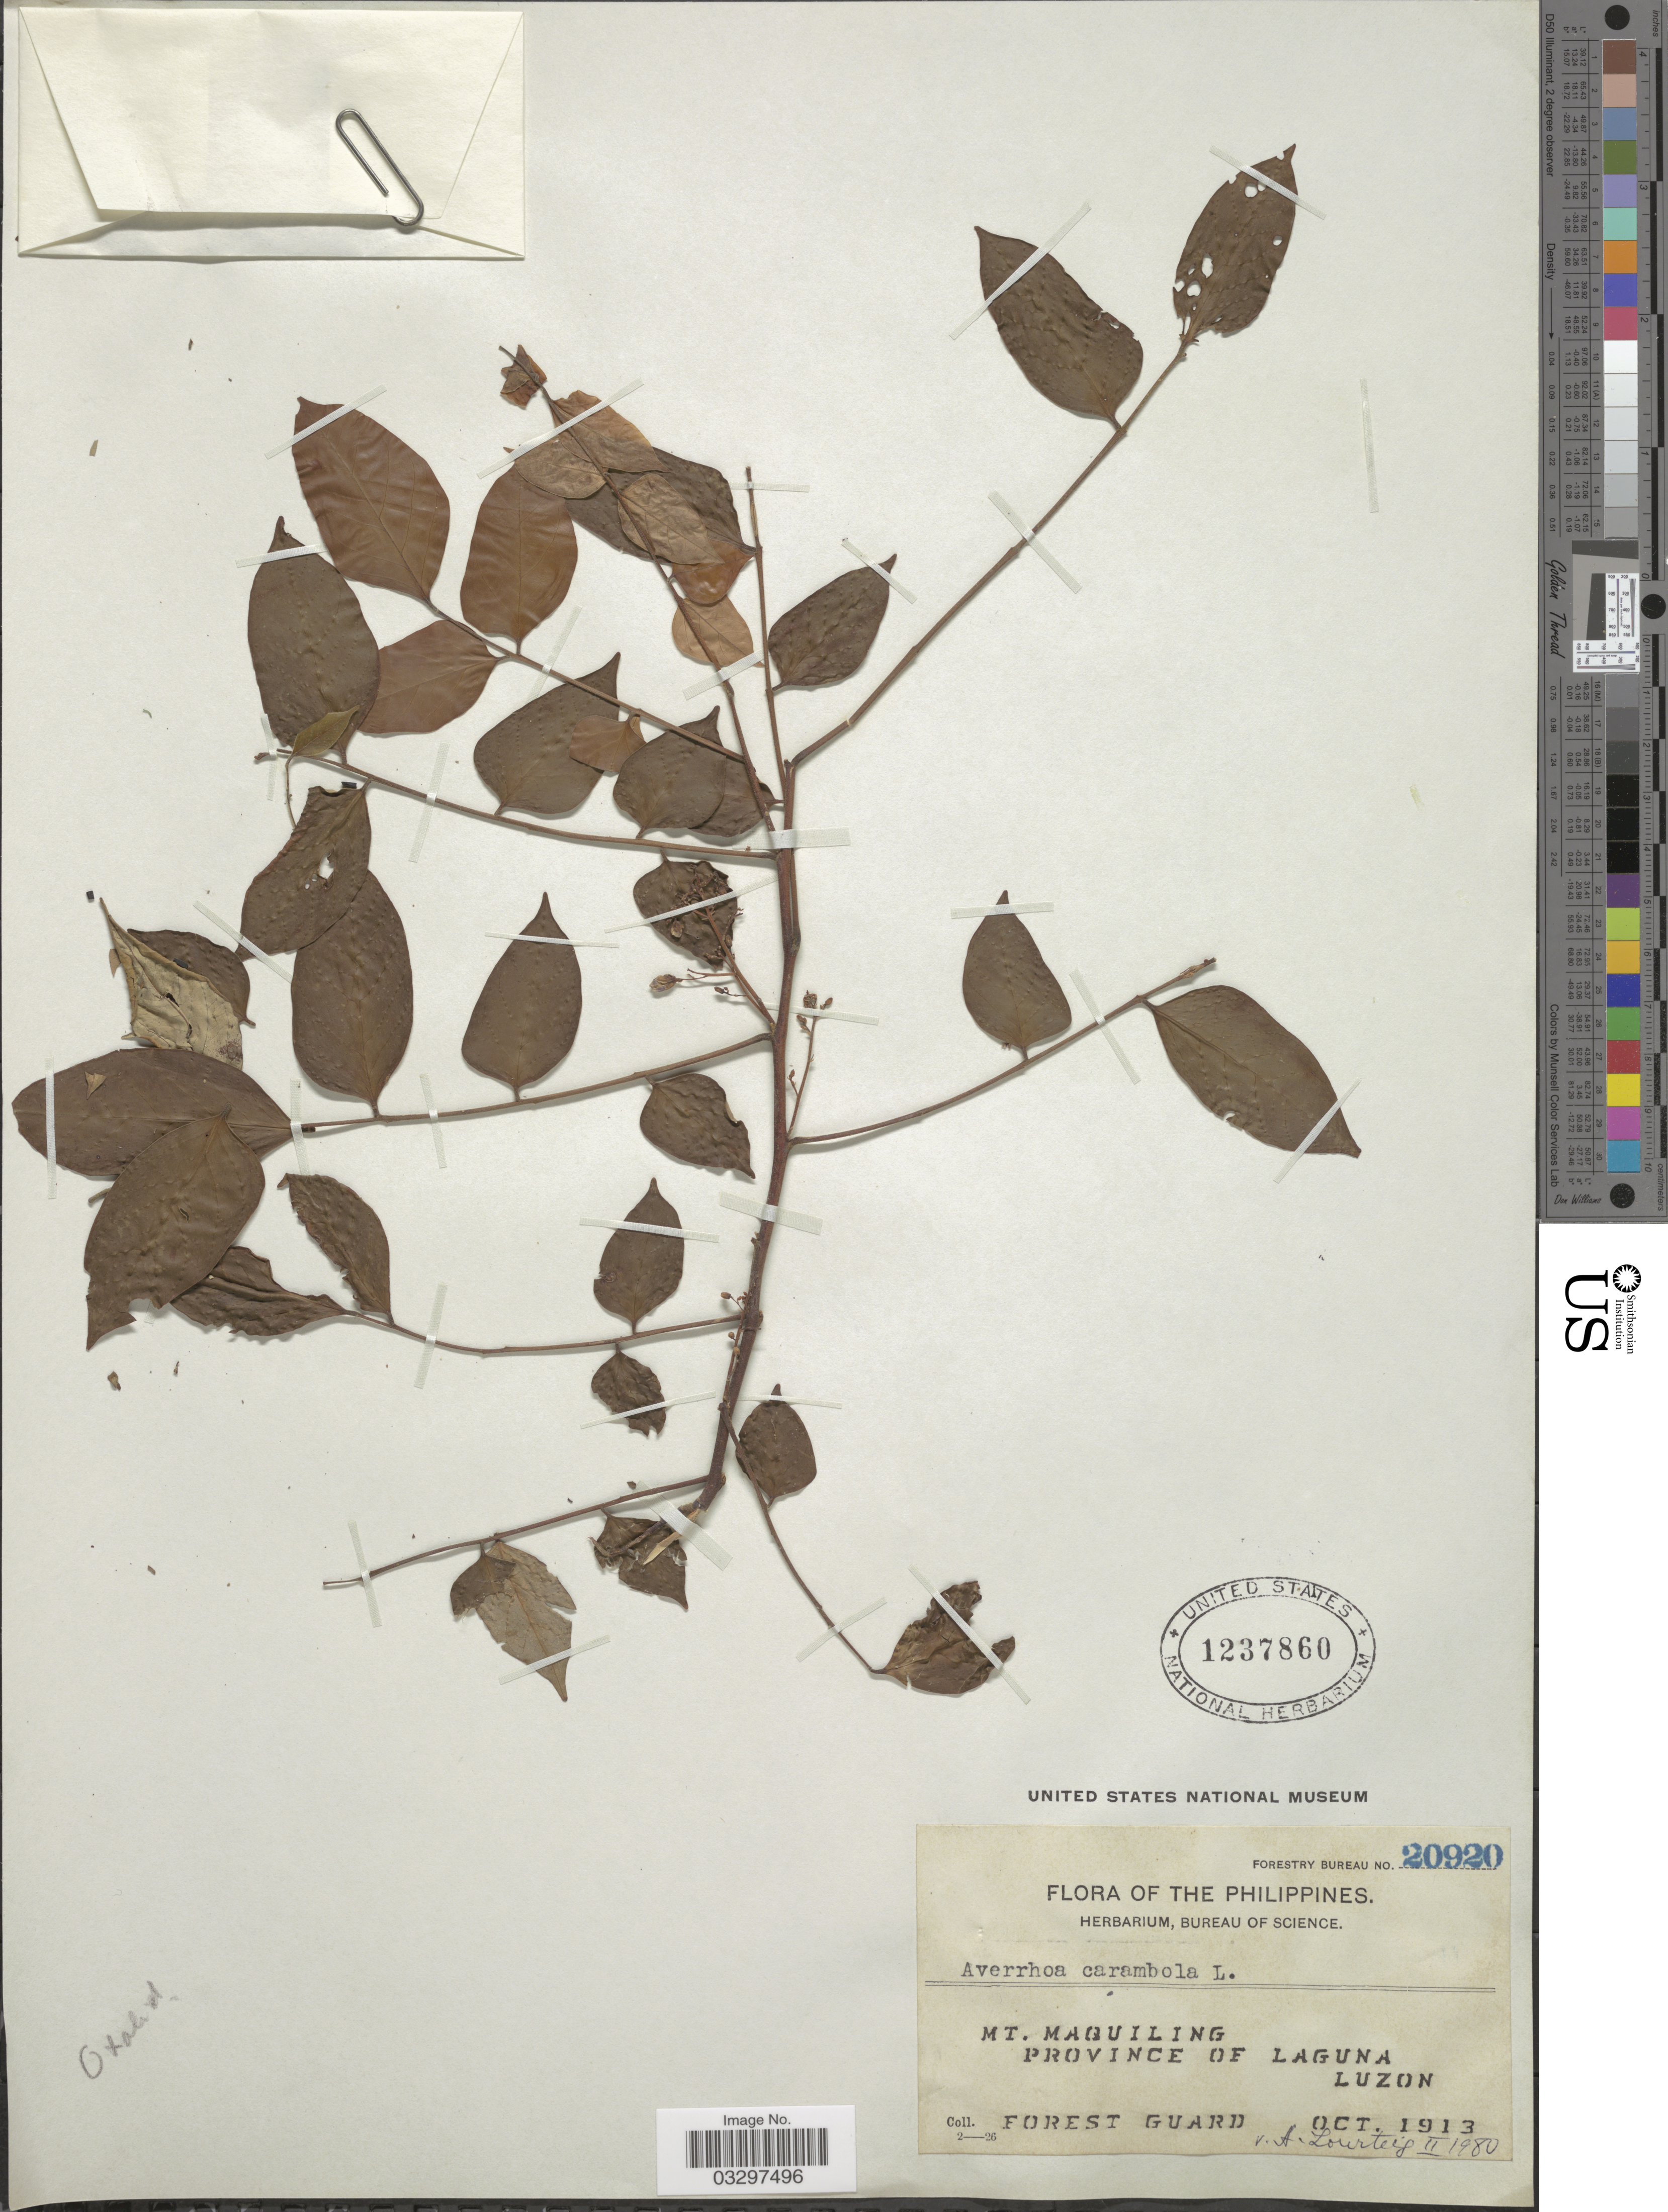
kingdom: Plantae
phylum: Tracheophyta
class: Magnoliopsida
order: Oxalidales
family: Oxalidaceae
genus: Averrhoa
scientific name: Averrhoa carambola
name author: L.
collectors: Forest Guard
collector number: Forestry Bureau 20920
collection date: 1913-10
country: Philippines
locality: Mt. Maquiling, Province of Laguna, Luzon.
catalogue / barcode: US 1237860